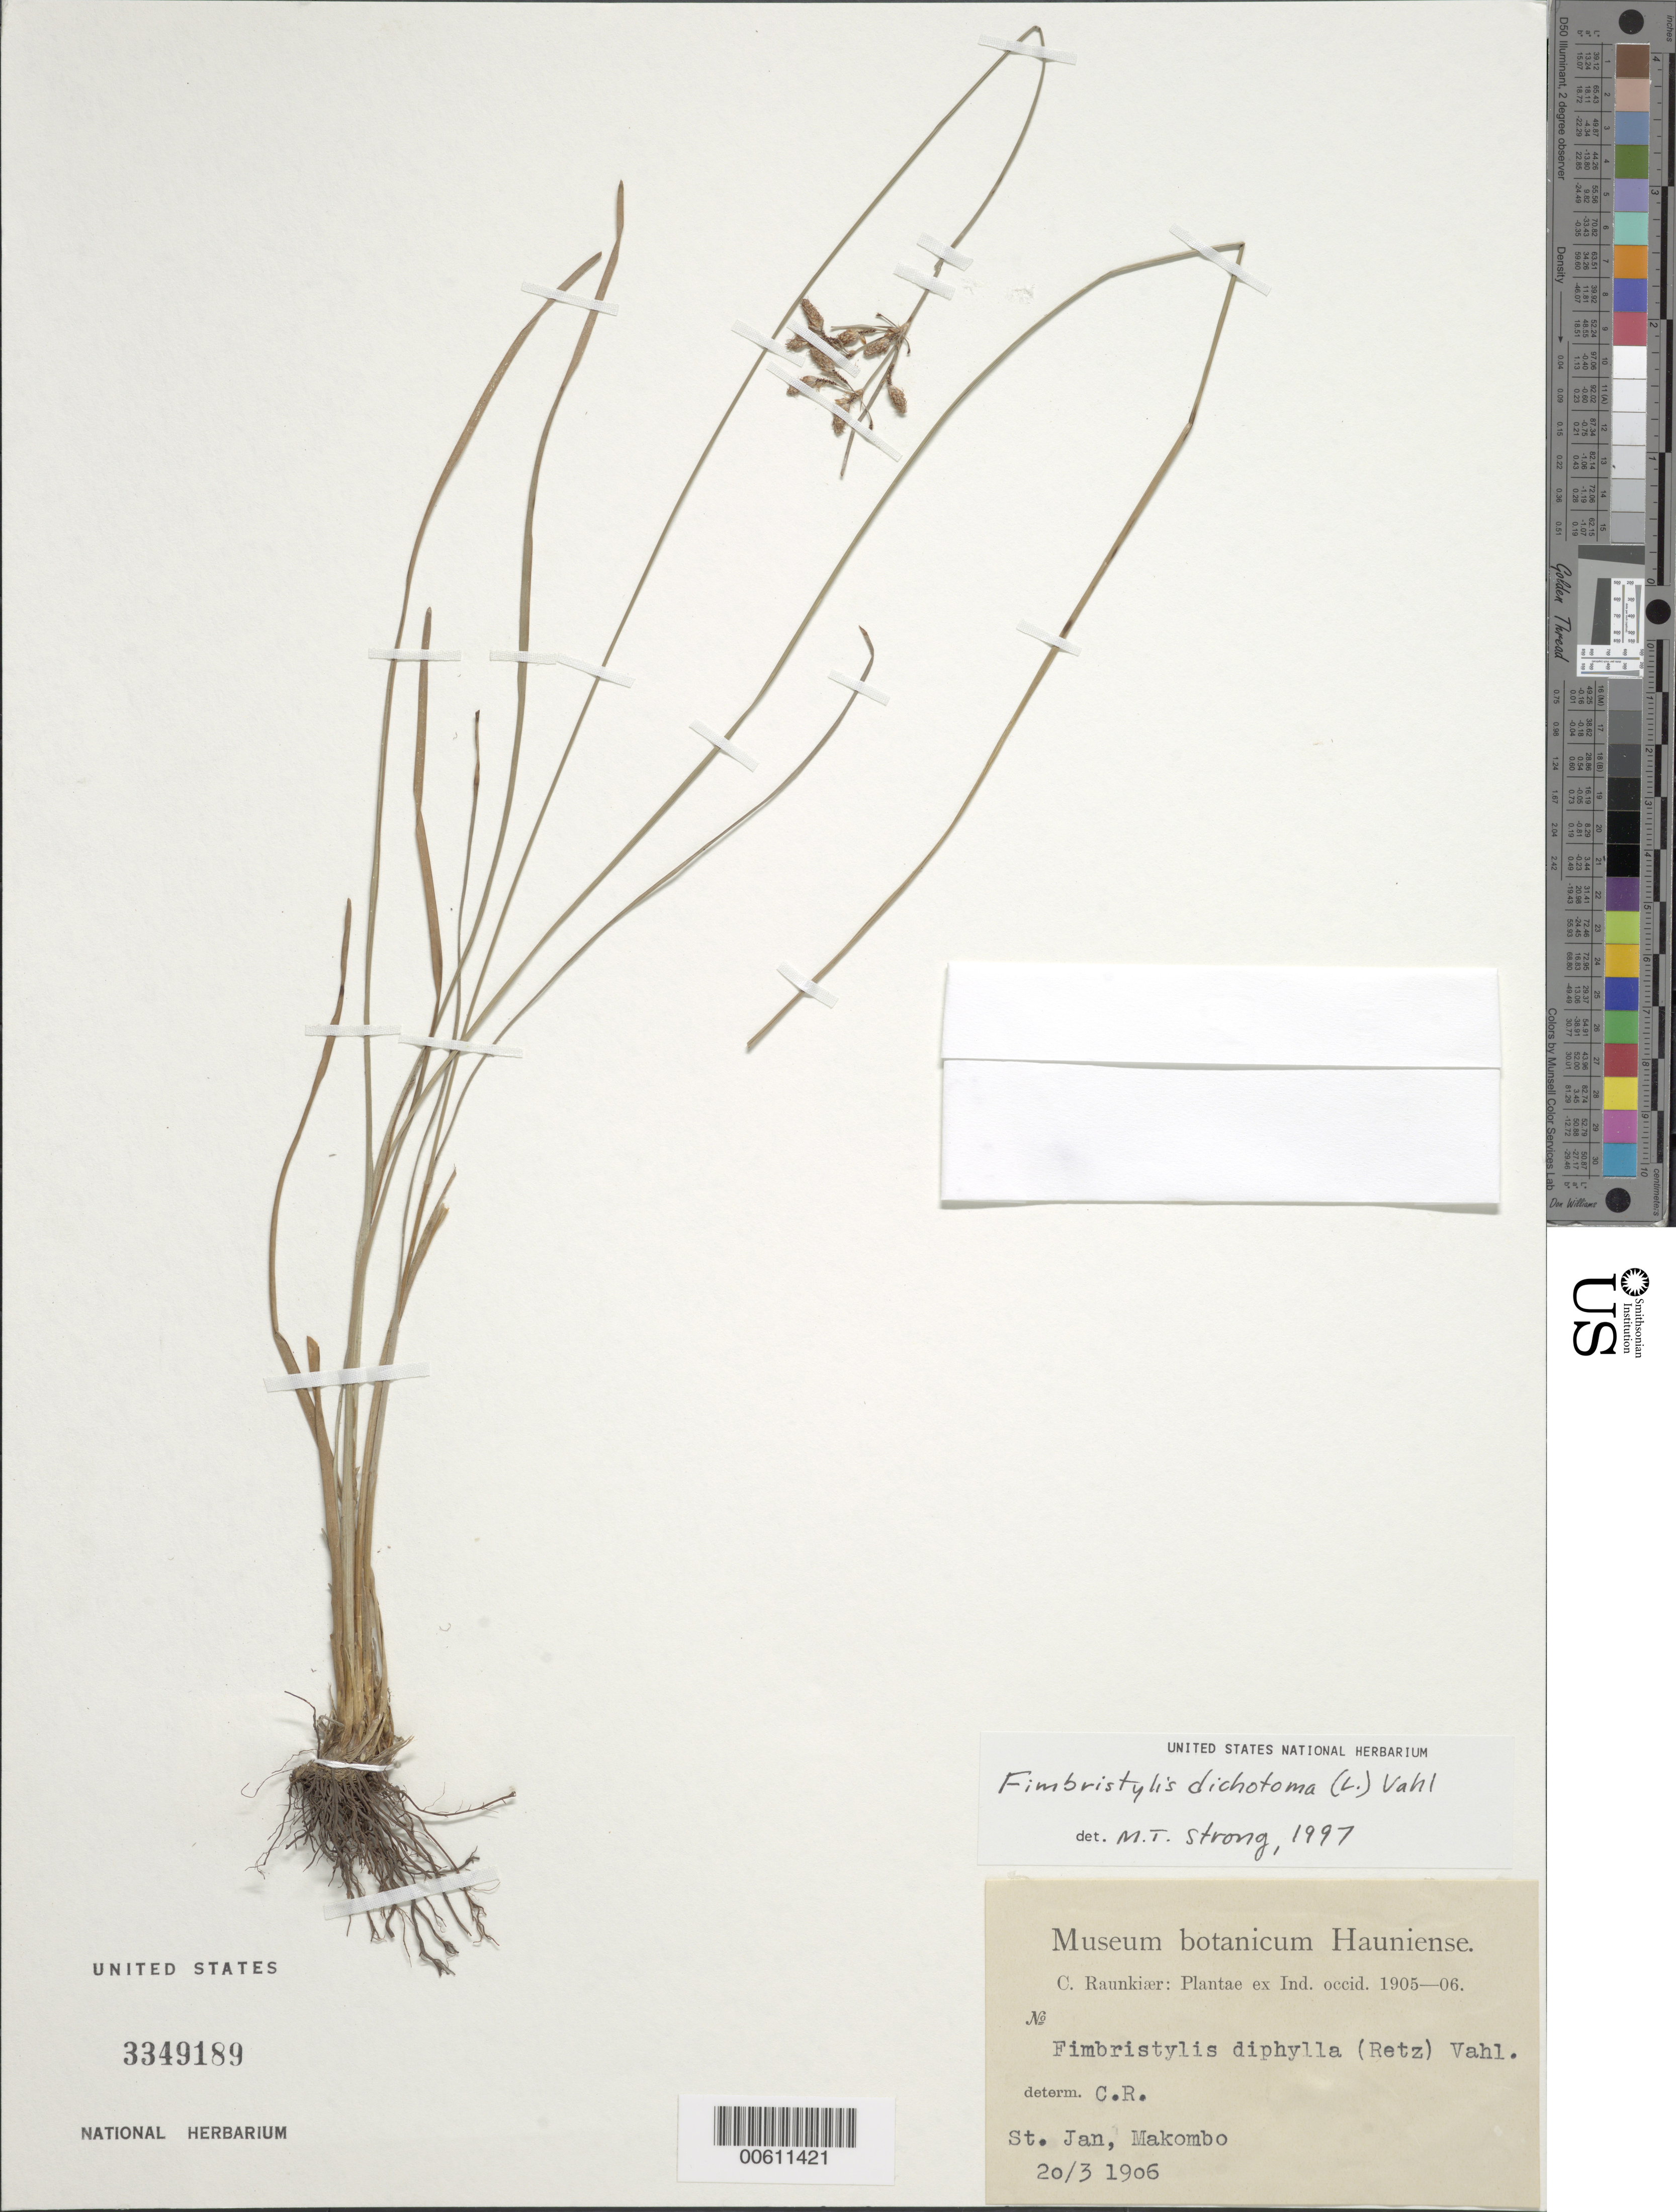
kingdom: Plantae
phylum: Tracheophyta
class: Liliopsida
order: Poales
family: Cyperaceae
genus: Fimbristylis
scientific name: Fimbristylis dichotoma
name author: (L.) Vahl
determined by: Strong, M. T., (US), Smithsonian Institution - National Museum of Natural History (UNITED STATES)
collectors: C. Raunkiær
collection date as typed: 20 Mar 1906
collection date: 1906-03-20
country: U.S. Virgin Islands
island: St. John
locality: St. Jan: Makombo.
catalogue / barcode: US 3349189